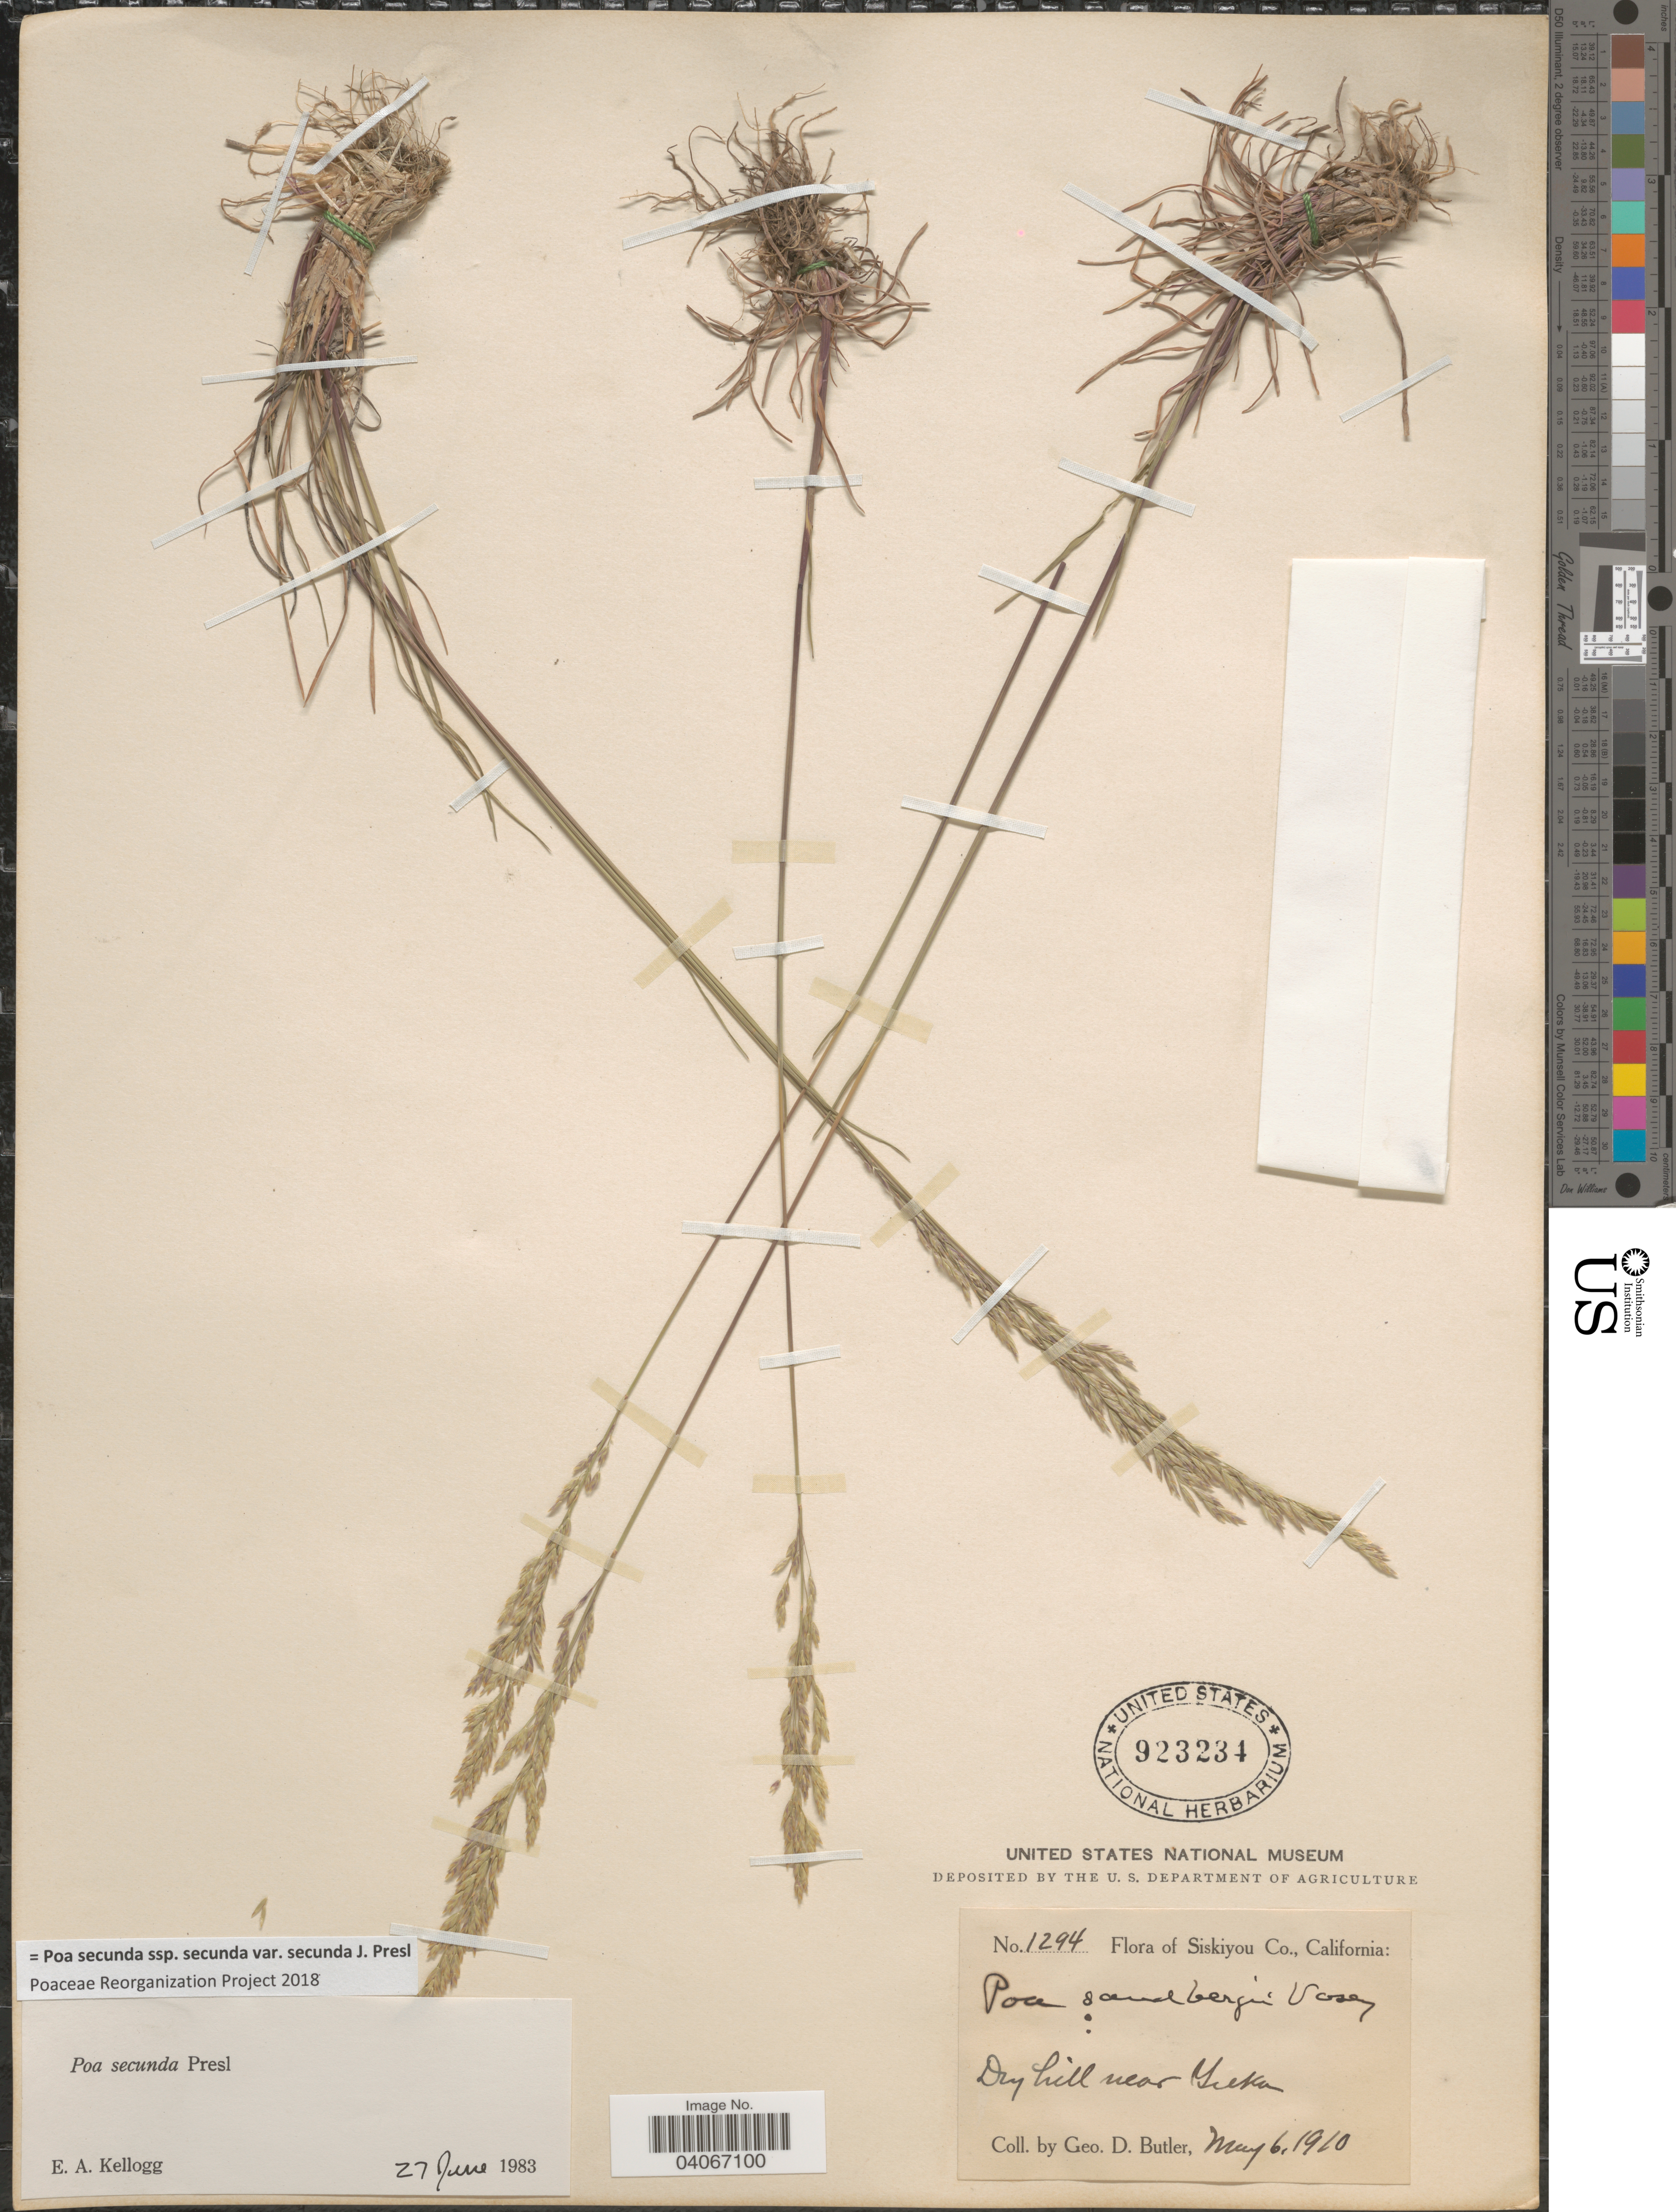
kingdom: Plantae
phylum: Tracheophyta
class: Liliopsida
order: Poales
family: Poaceae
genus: Poa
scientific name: Poa secunda subsp. secunda var. secunda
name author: J. Presl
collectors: G. D. Butler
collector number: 1294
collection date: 1910-05-06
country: United States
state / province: California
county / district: Siskiyou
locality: Siskiyou Co. Dry hill near Yreka.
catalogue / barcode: US 923234